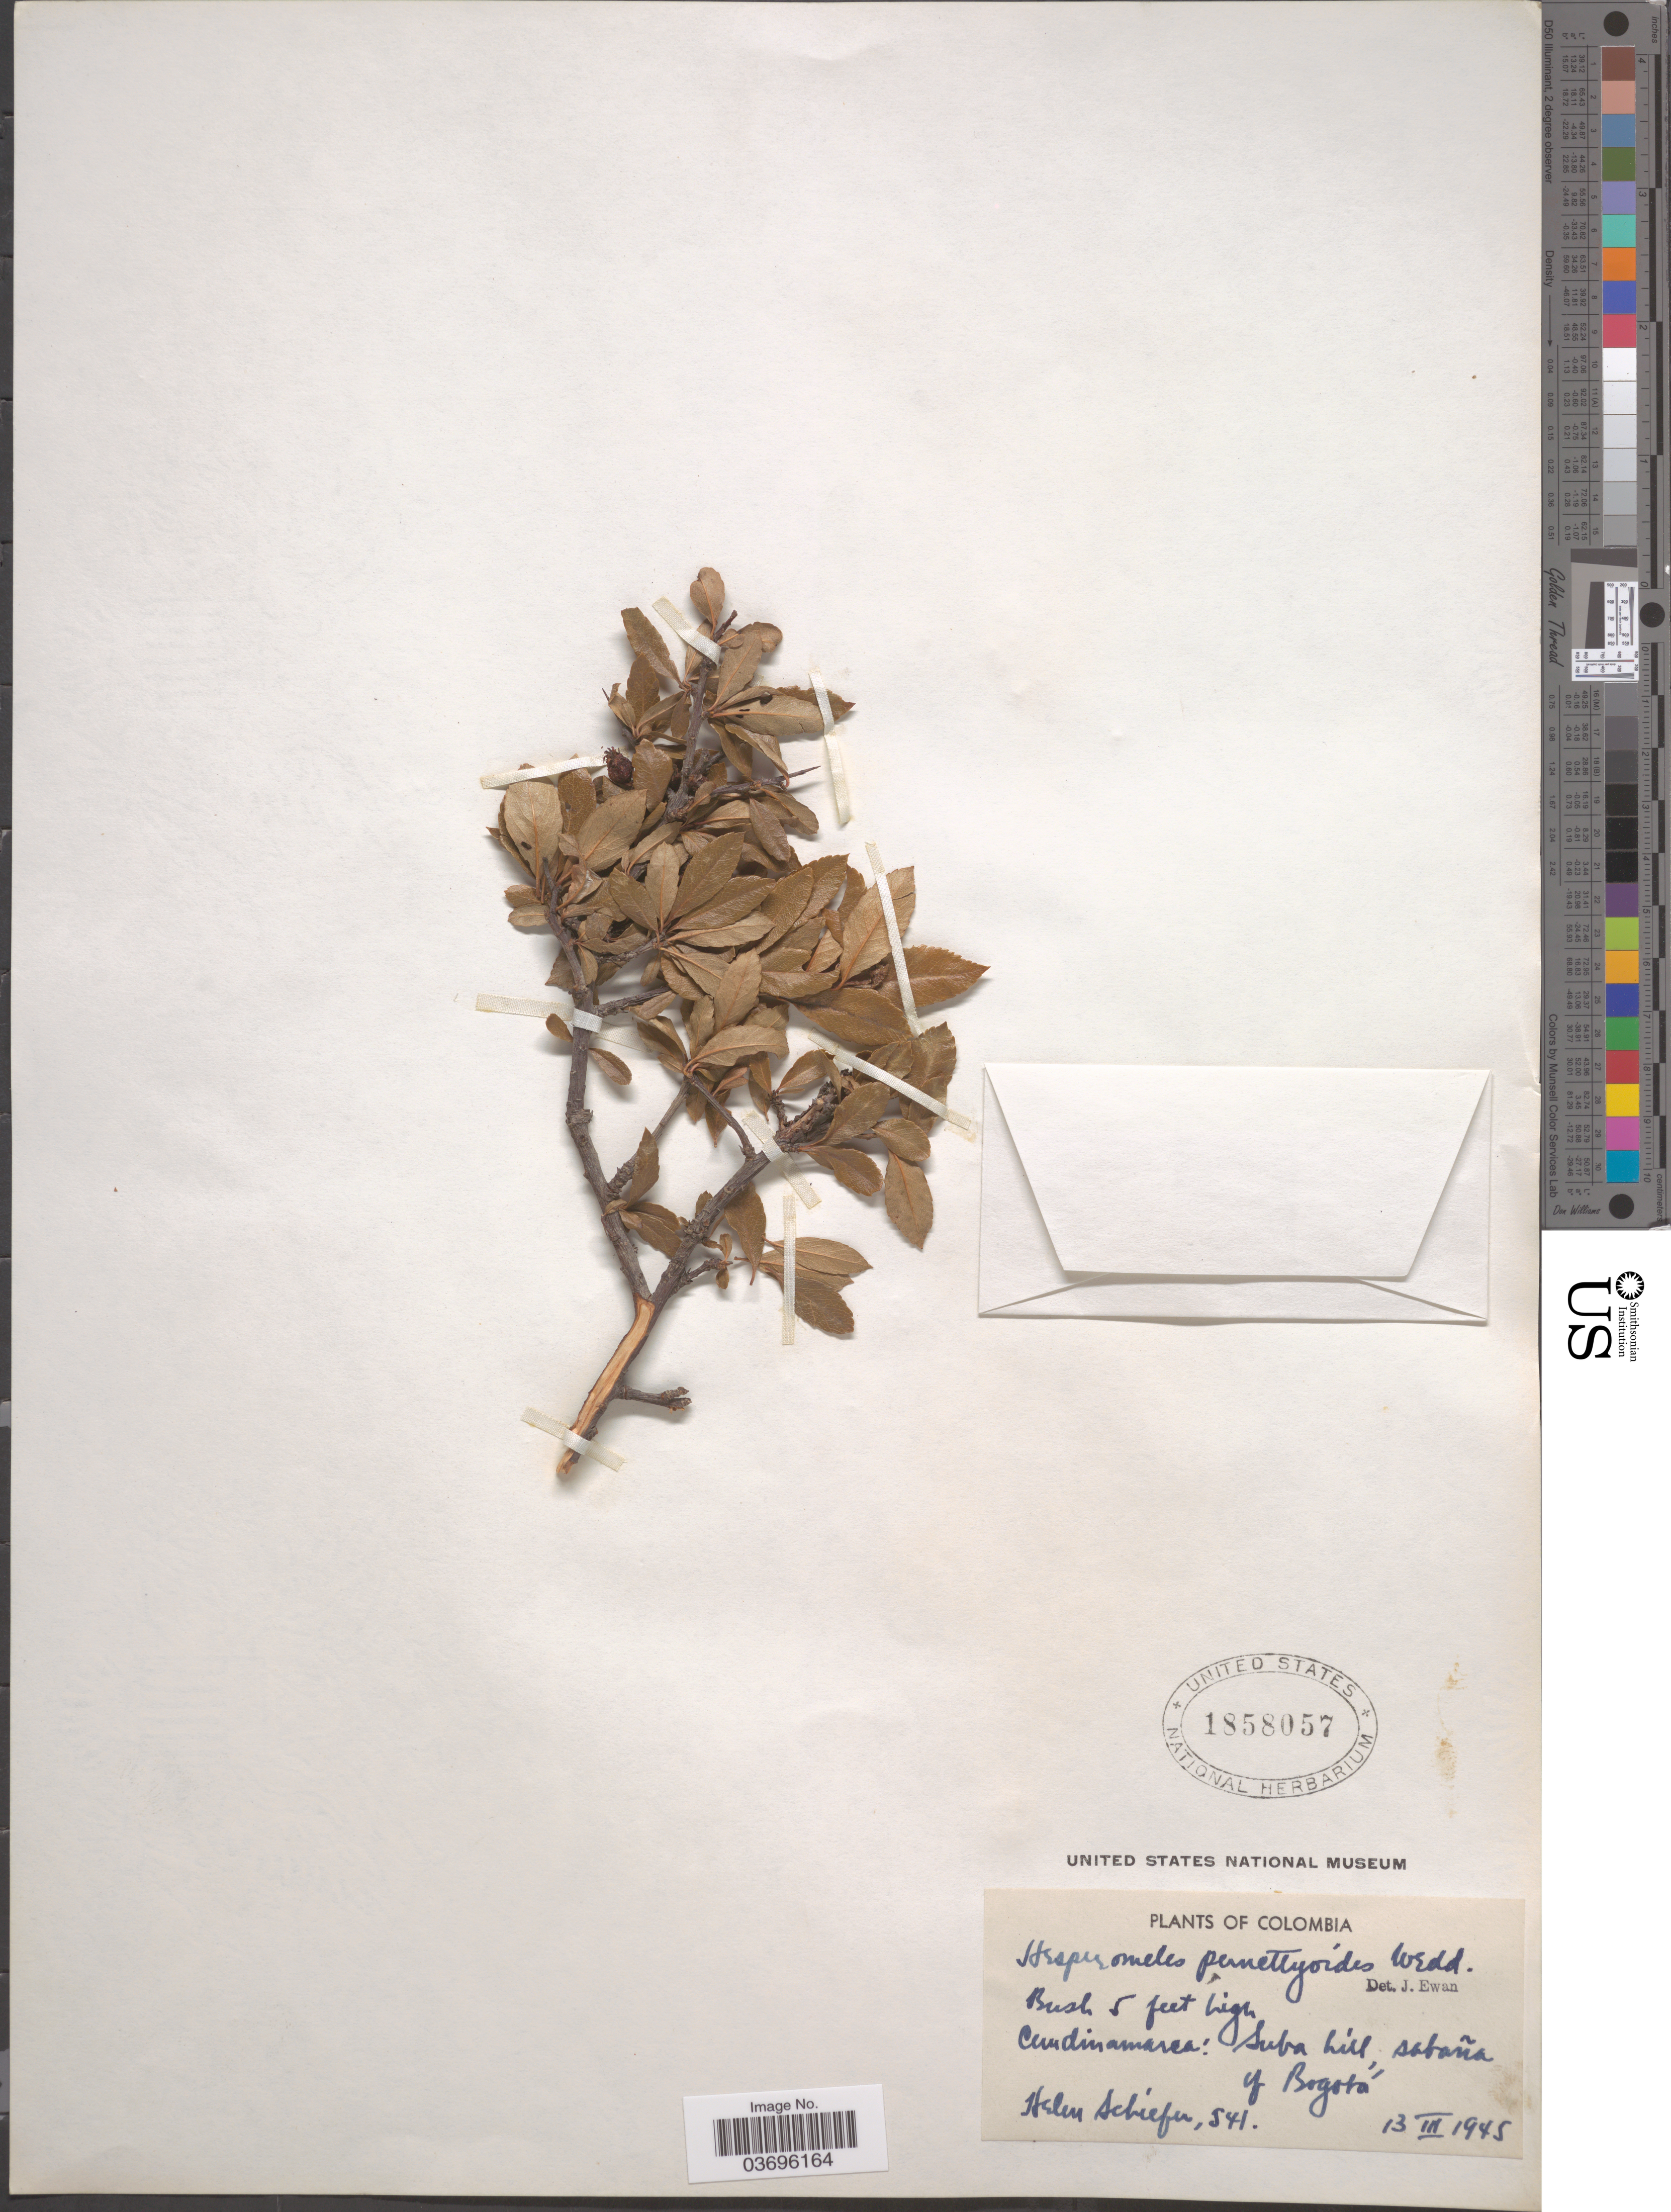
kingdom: Plantae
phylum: Tracheophyta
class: Magnoliopsida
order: Rosales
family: Rosaceae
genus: Hesperomeles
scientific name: Hesperomeles pernettyoides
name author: Wedd.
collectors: H. Schiefer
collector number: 541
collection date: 1945-03-13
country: Colombia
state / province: Cundinamarca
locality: Suba hill, sabaña of Bogota.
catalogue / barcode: US 1858057